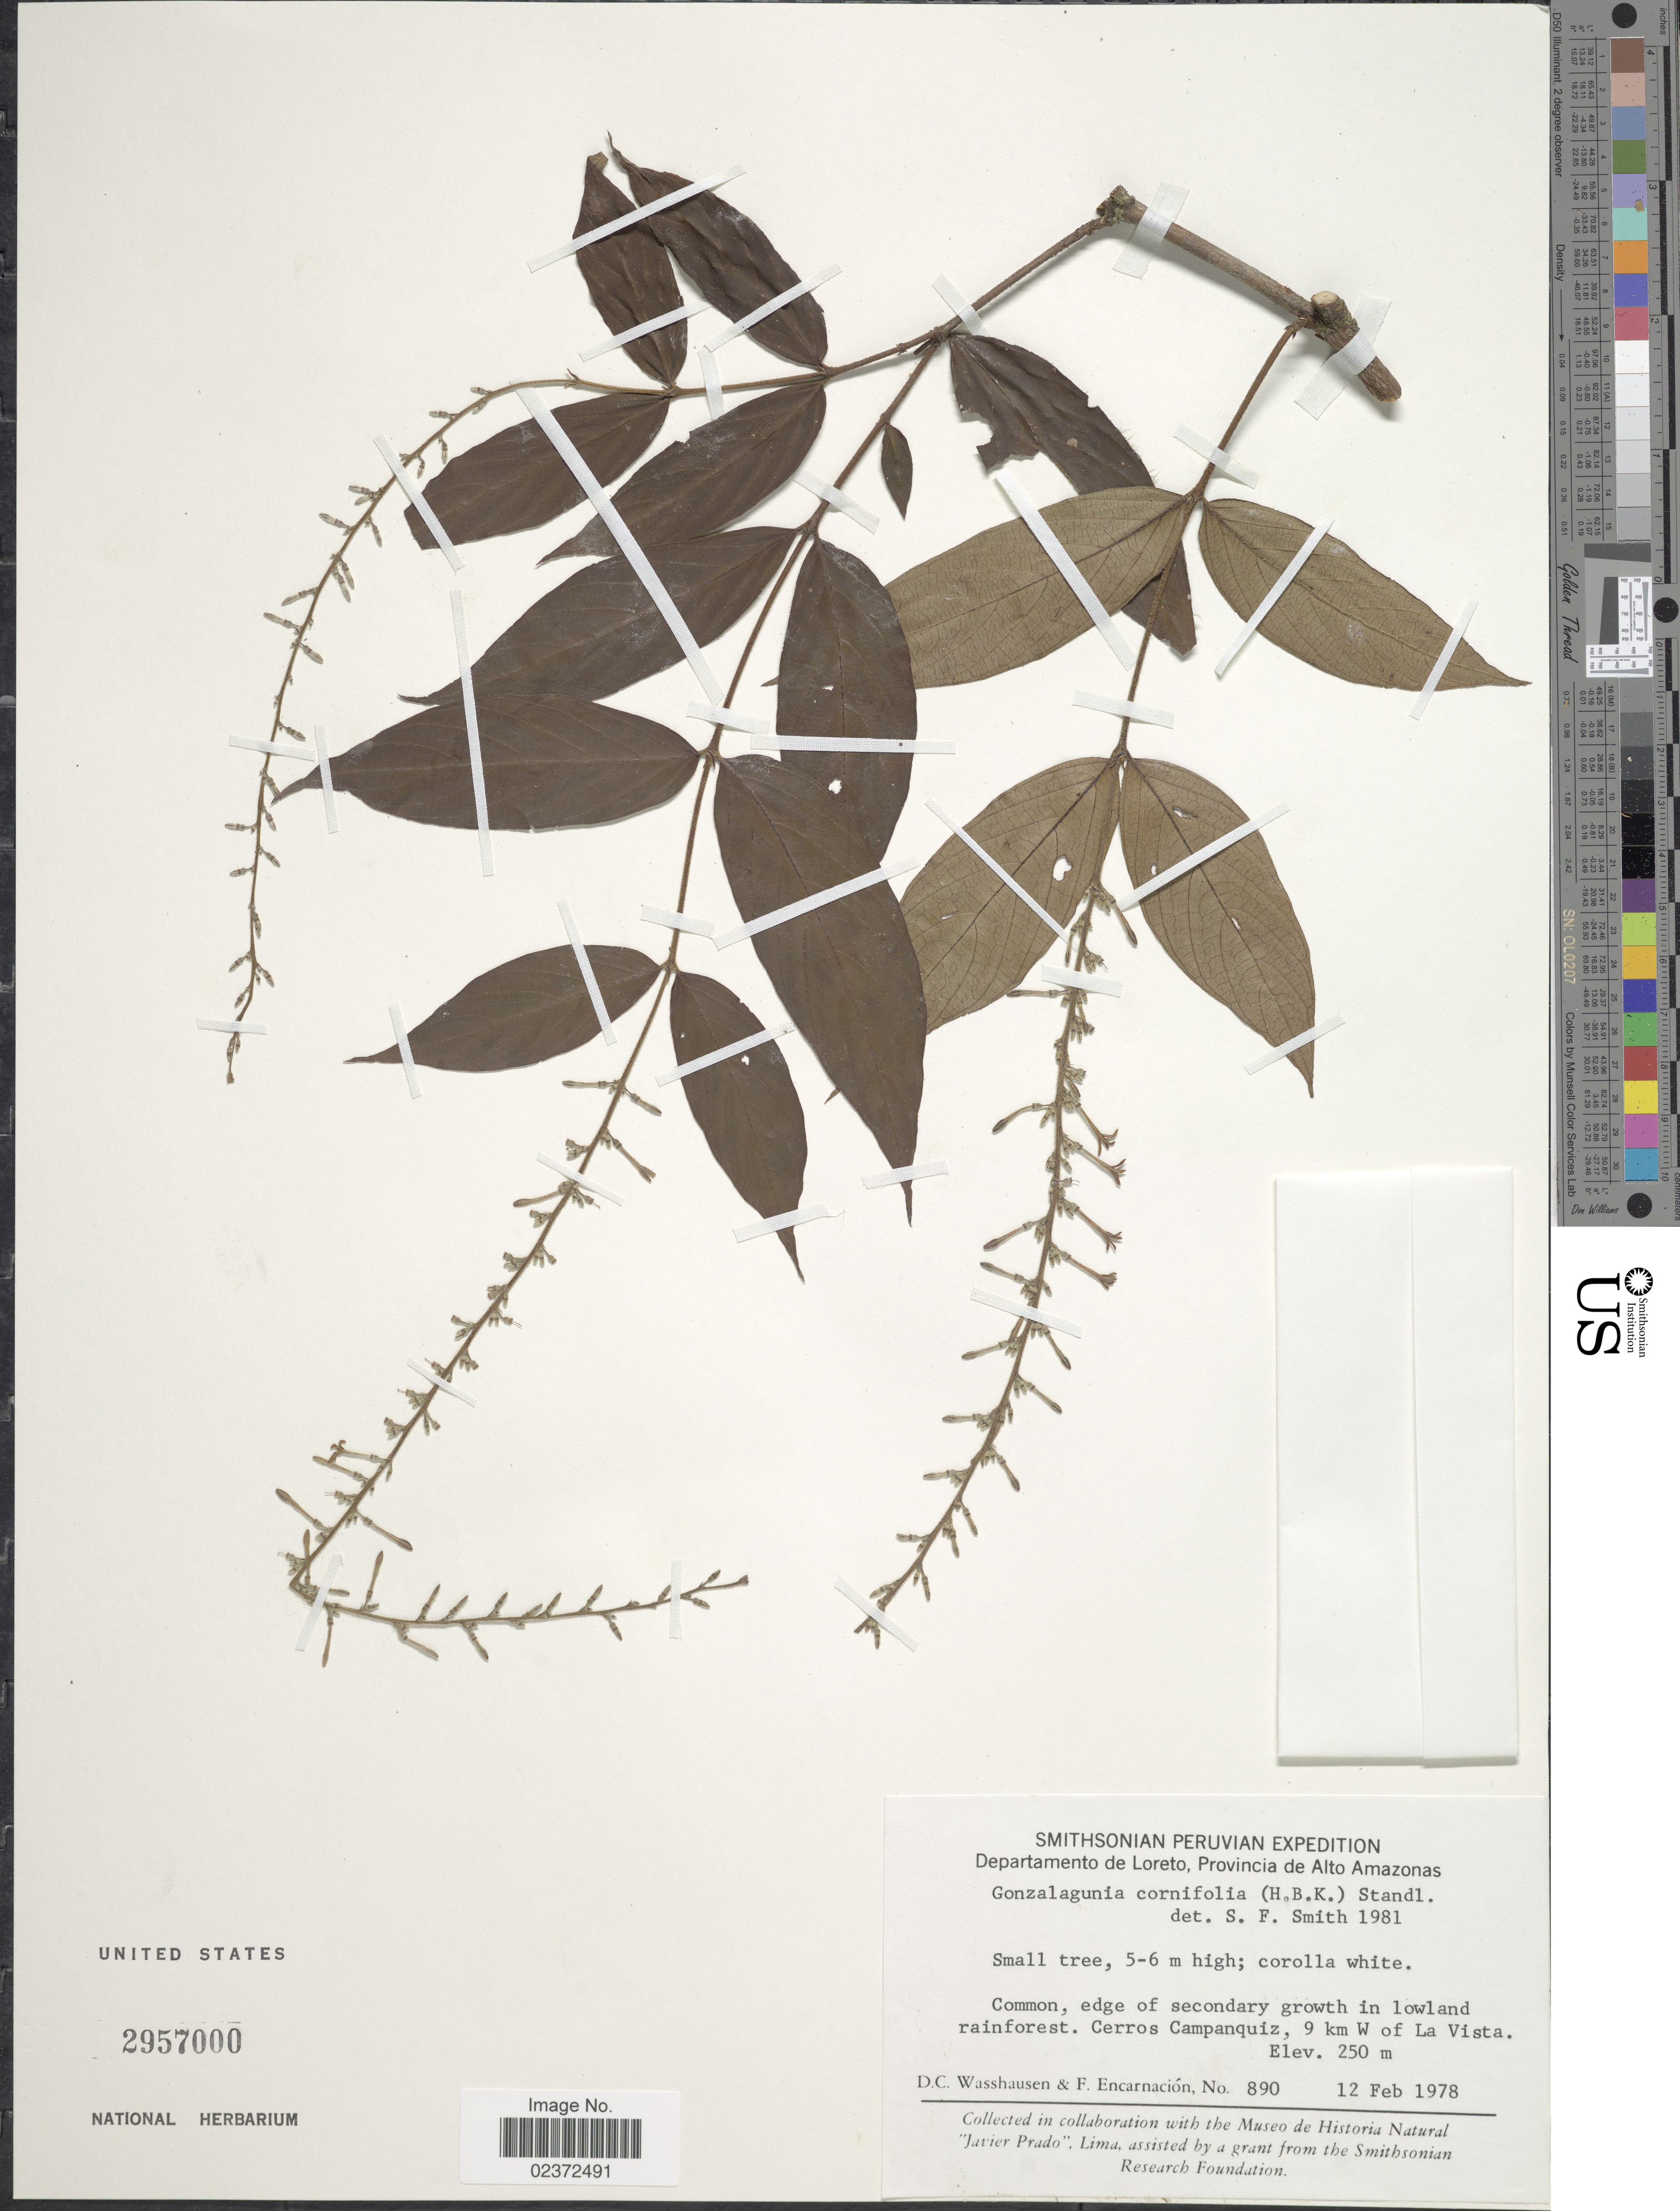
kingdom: Plantae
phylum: Tracheophyta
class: Magnoliopsida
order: Gentianales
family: Rubiaceae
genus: Gonzalagunia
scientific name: Gonzalagunia cornifolia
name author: (Kunth) Standl.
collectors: D. C. Wasshausen & F. Encarnación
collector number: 890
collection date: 1978-02-12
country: Peru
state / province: Loreto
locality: Provincia de Alto Amazonas, edge of secondary growth in lowland rainforest. Cerros Campanquiz, 9 km W of La Vista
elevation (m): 250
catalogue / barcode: US 2957000